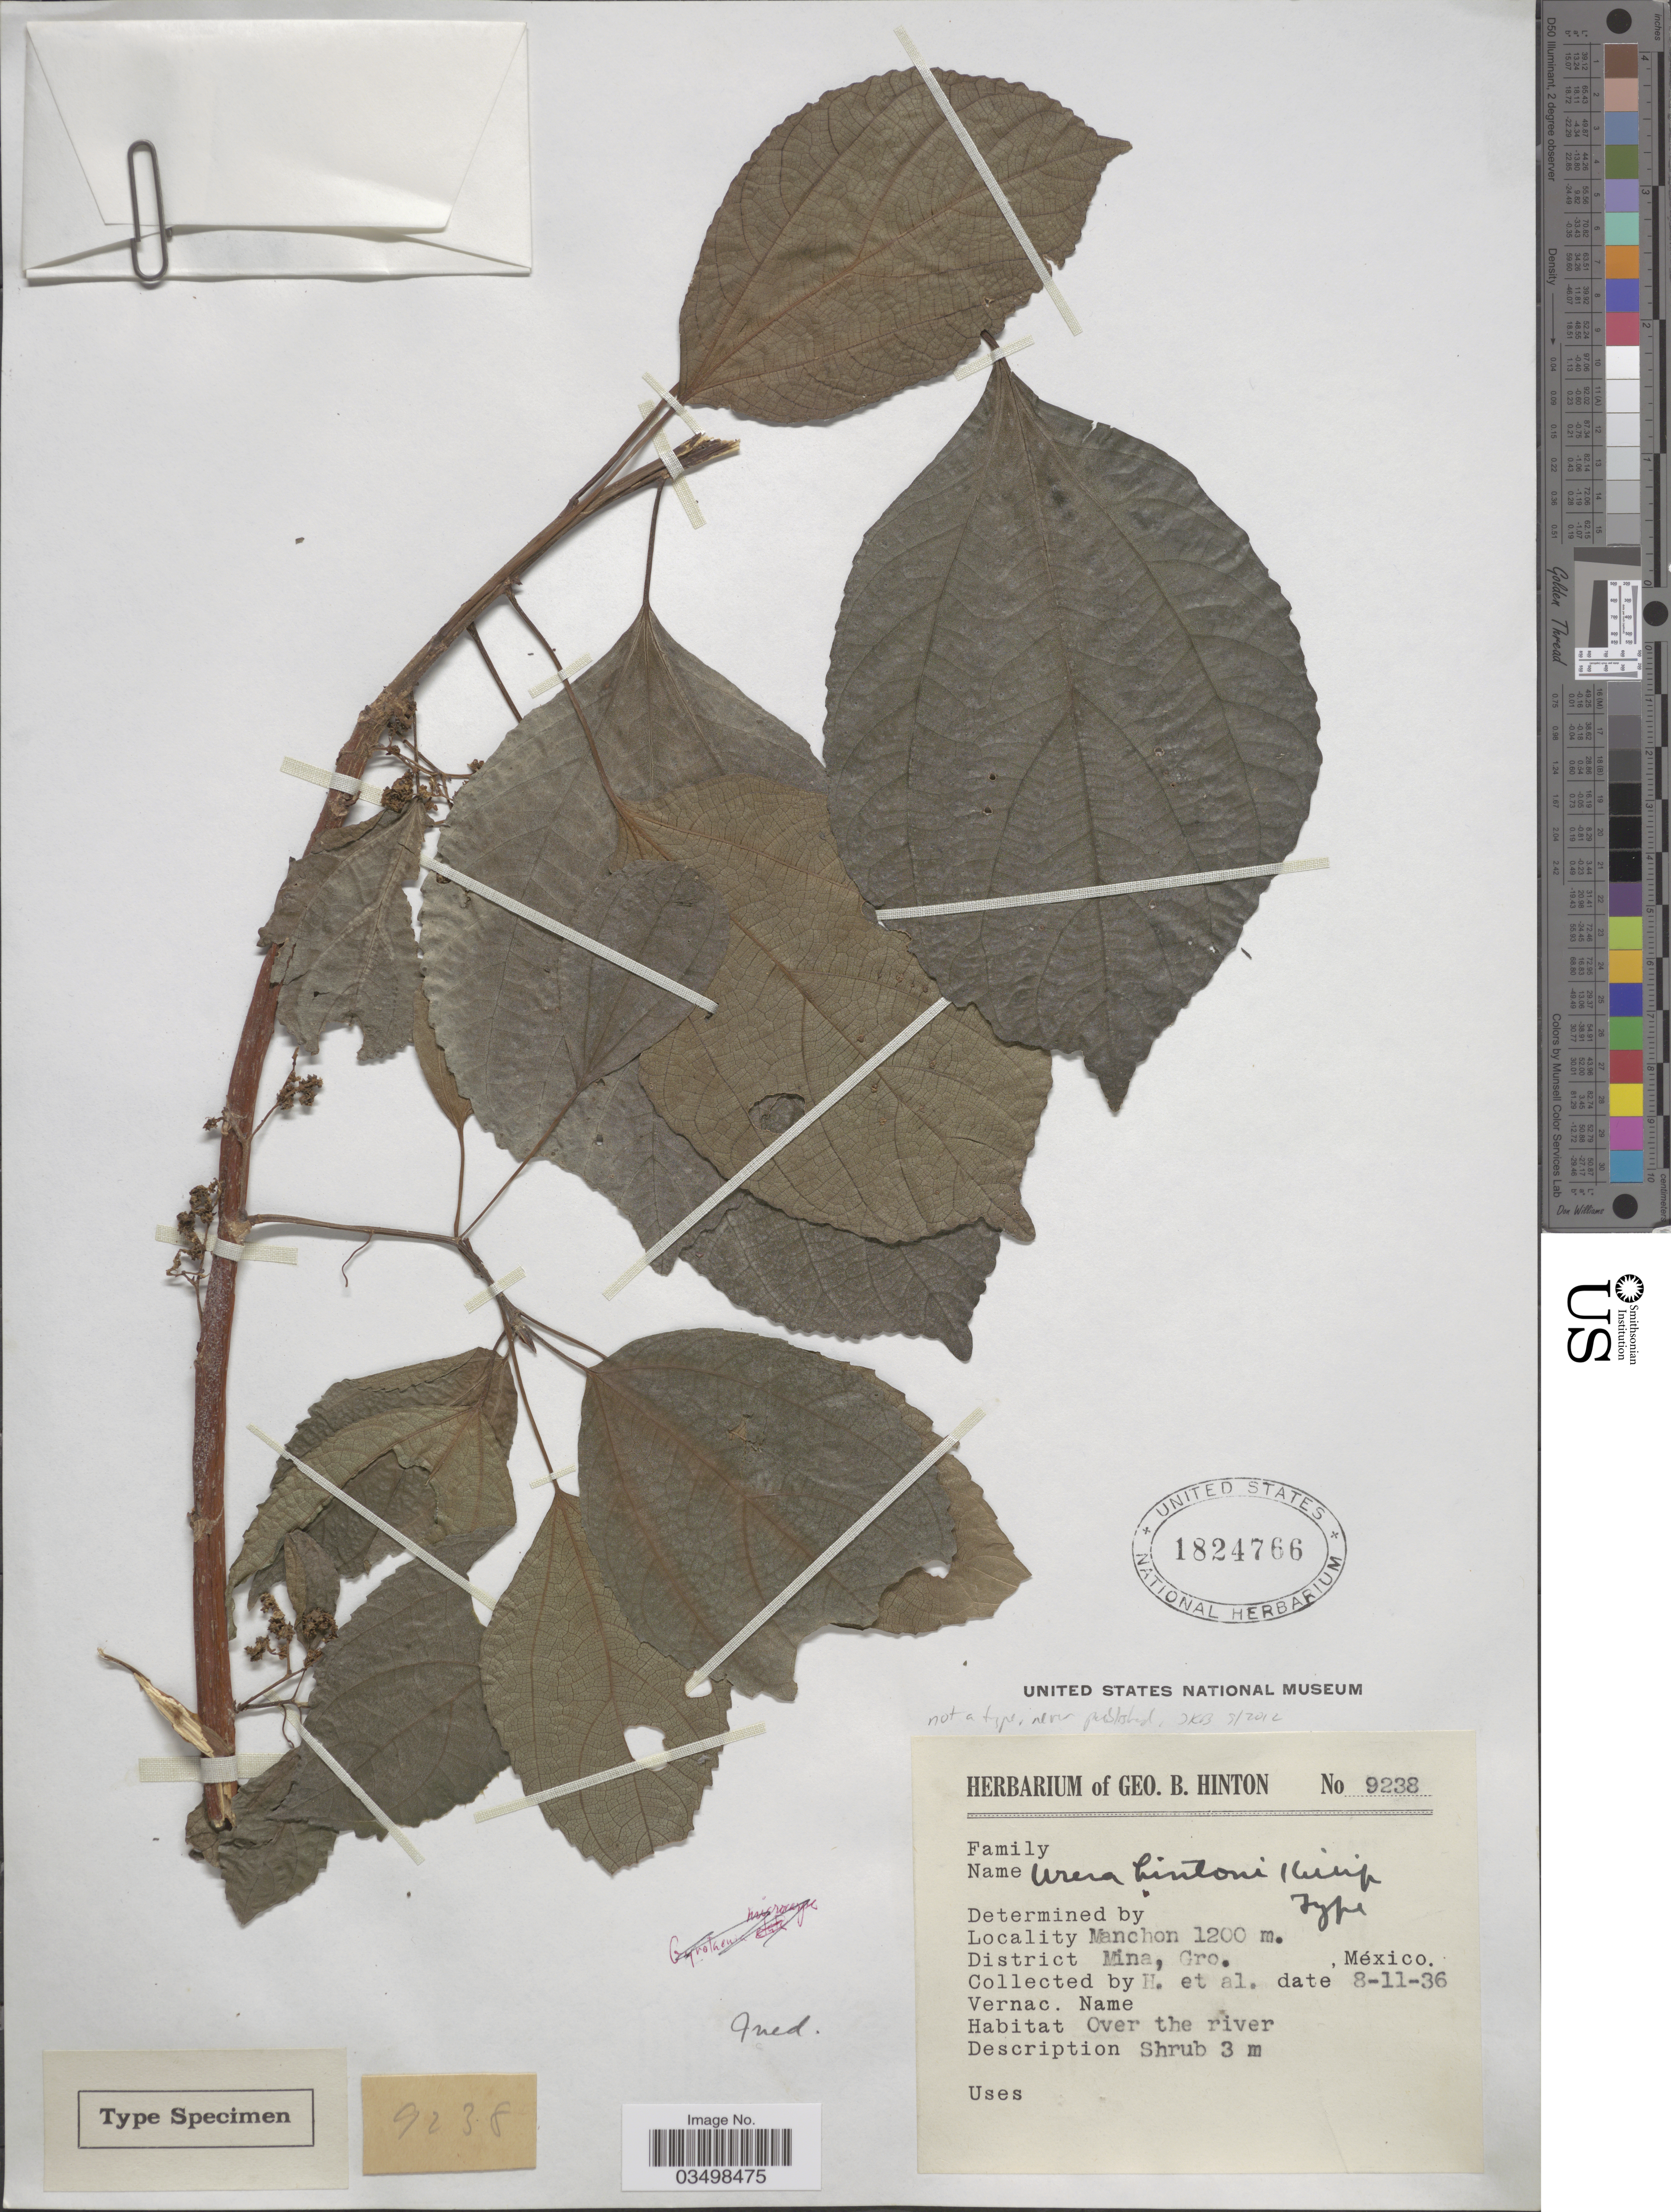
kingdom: Plantae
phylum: Tracheophyta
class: Magnoliopsida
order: Rosales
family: Urticaceae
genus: Urera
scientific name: Urera caracasana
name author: (Jacq.) Gaudich. ex Griseb.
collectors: G. B. Hinton & et al.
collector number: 9238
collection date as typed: Transcribed d/m/y: 8/11/36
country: Mexico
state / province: Guerrero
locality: Manchon. District Mina.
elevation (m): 1200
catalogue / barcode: US 1824766